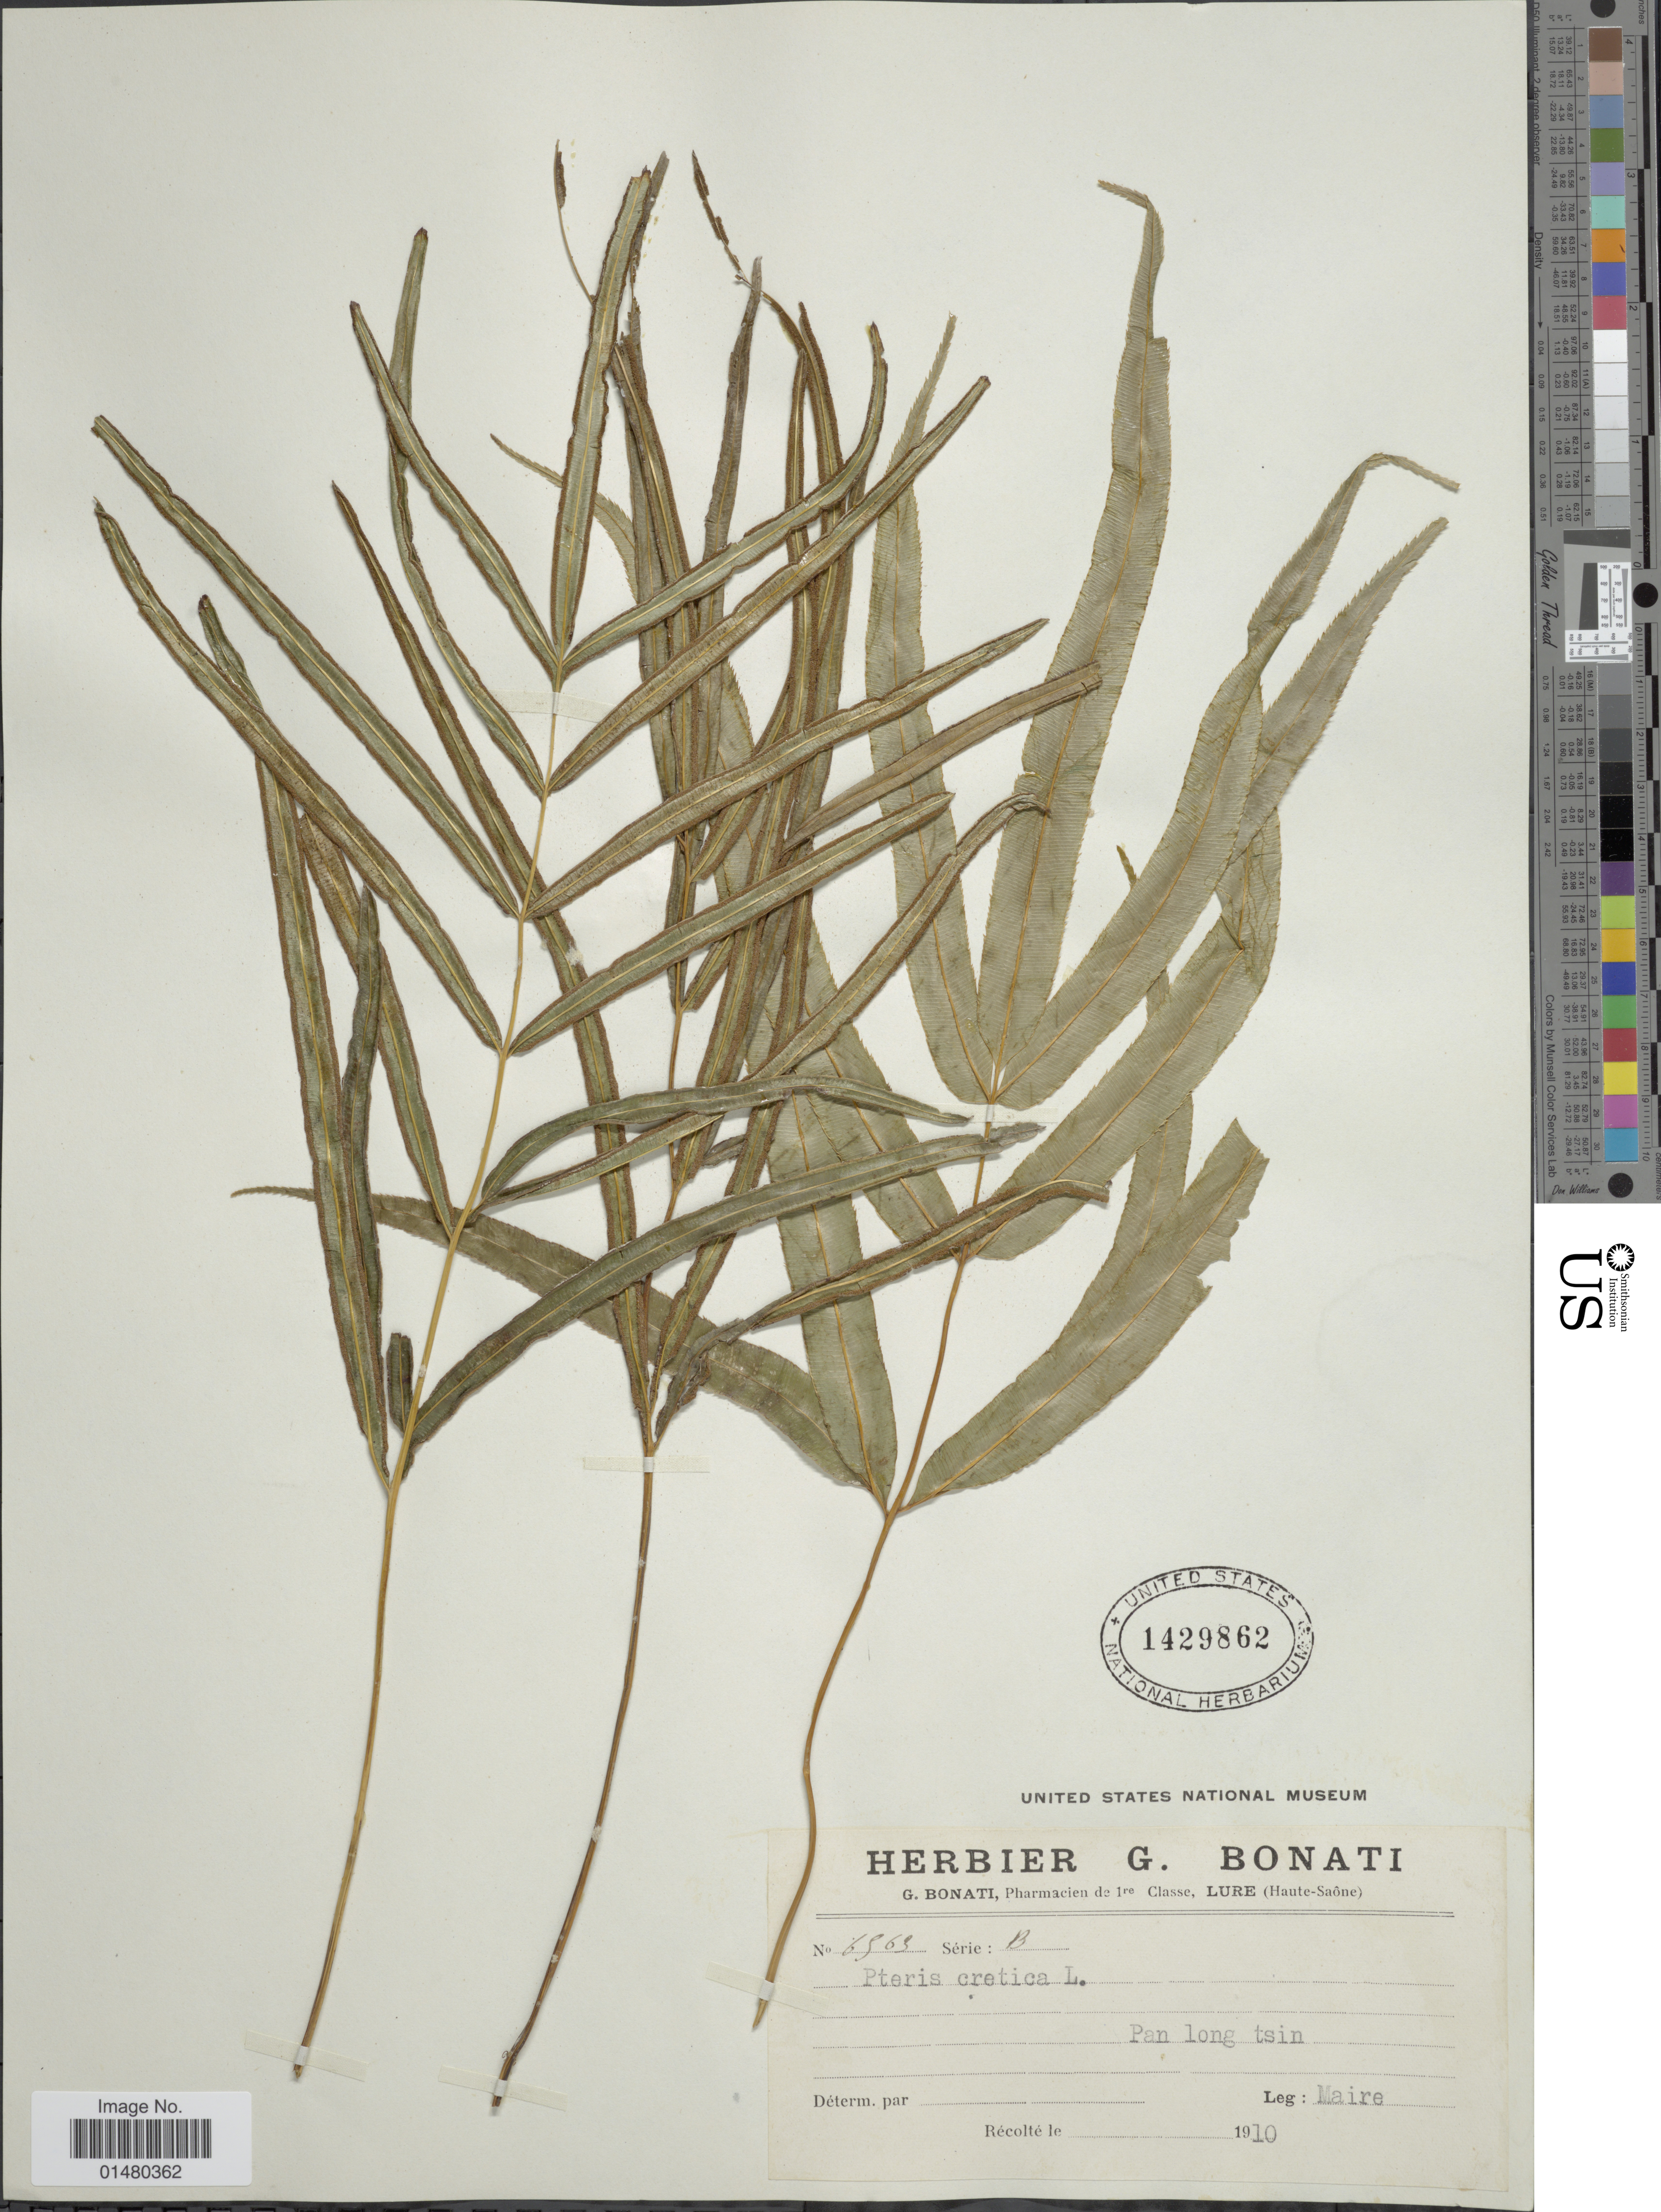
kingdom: Plantae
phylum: Tracheophyta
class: Polypodiopsida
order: Polypodiales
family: Pteridaceae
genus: Pteris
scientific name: Pteris cretica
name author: L.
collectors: Maire, --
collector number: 6963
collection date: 1910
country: China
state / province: Yunnan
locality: Pan long tsin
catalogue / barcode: US 1429862